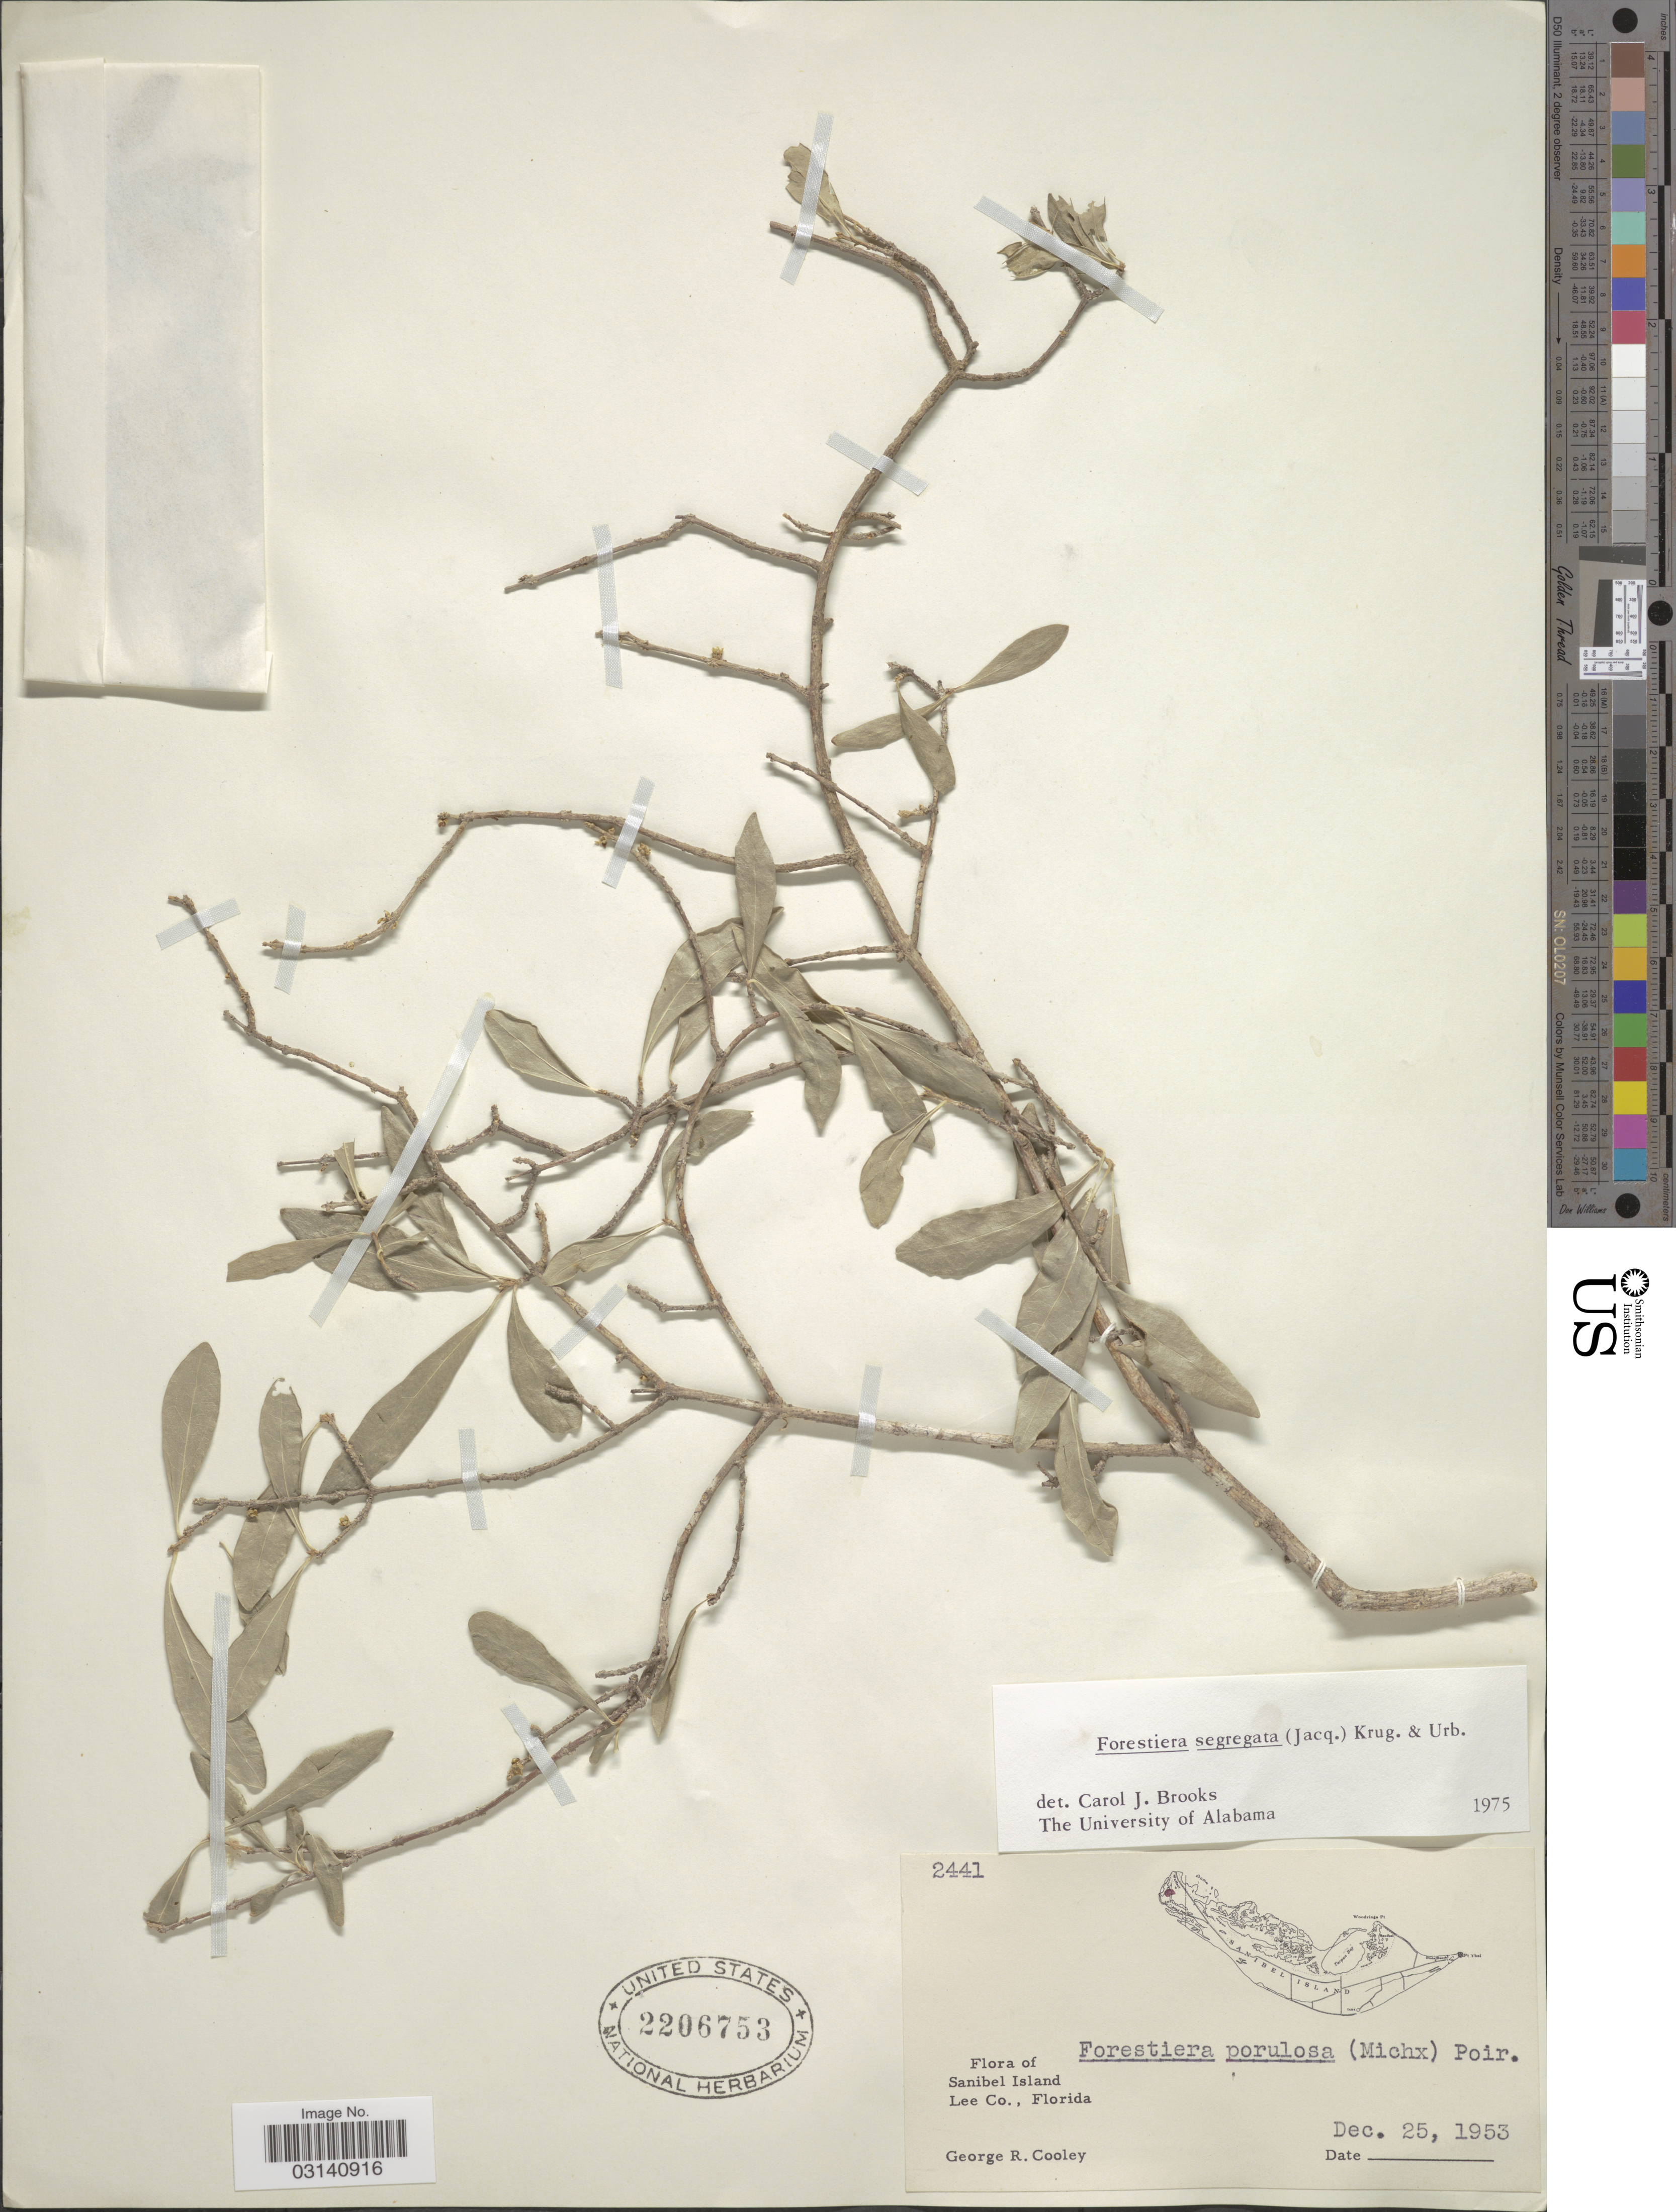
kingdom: Plantae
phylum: Tracheophyta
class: Magnoliopsida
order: Lamiales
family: Oleaceae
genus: Forestiera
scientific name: Forestiera segregata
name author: (Jacq.) Krug & Urb.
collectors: G. R. Cooley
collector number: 2441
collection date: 1953-12-25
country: United States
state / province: Florida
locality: Sanibel Island. Lee Co.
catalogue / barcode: US 2206753